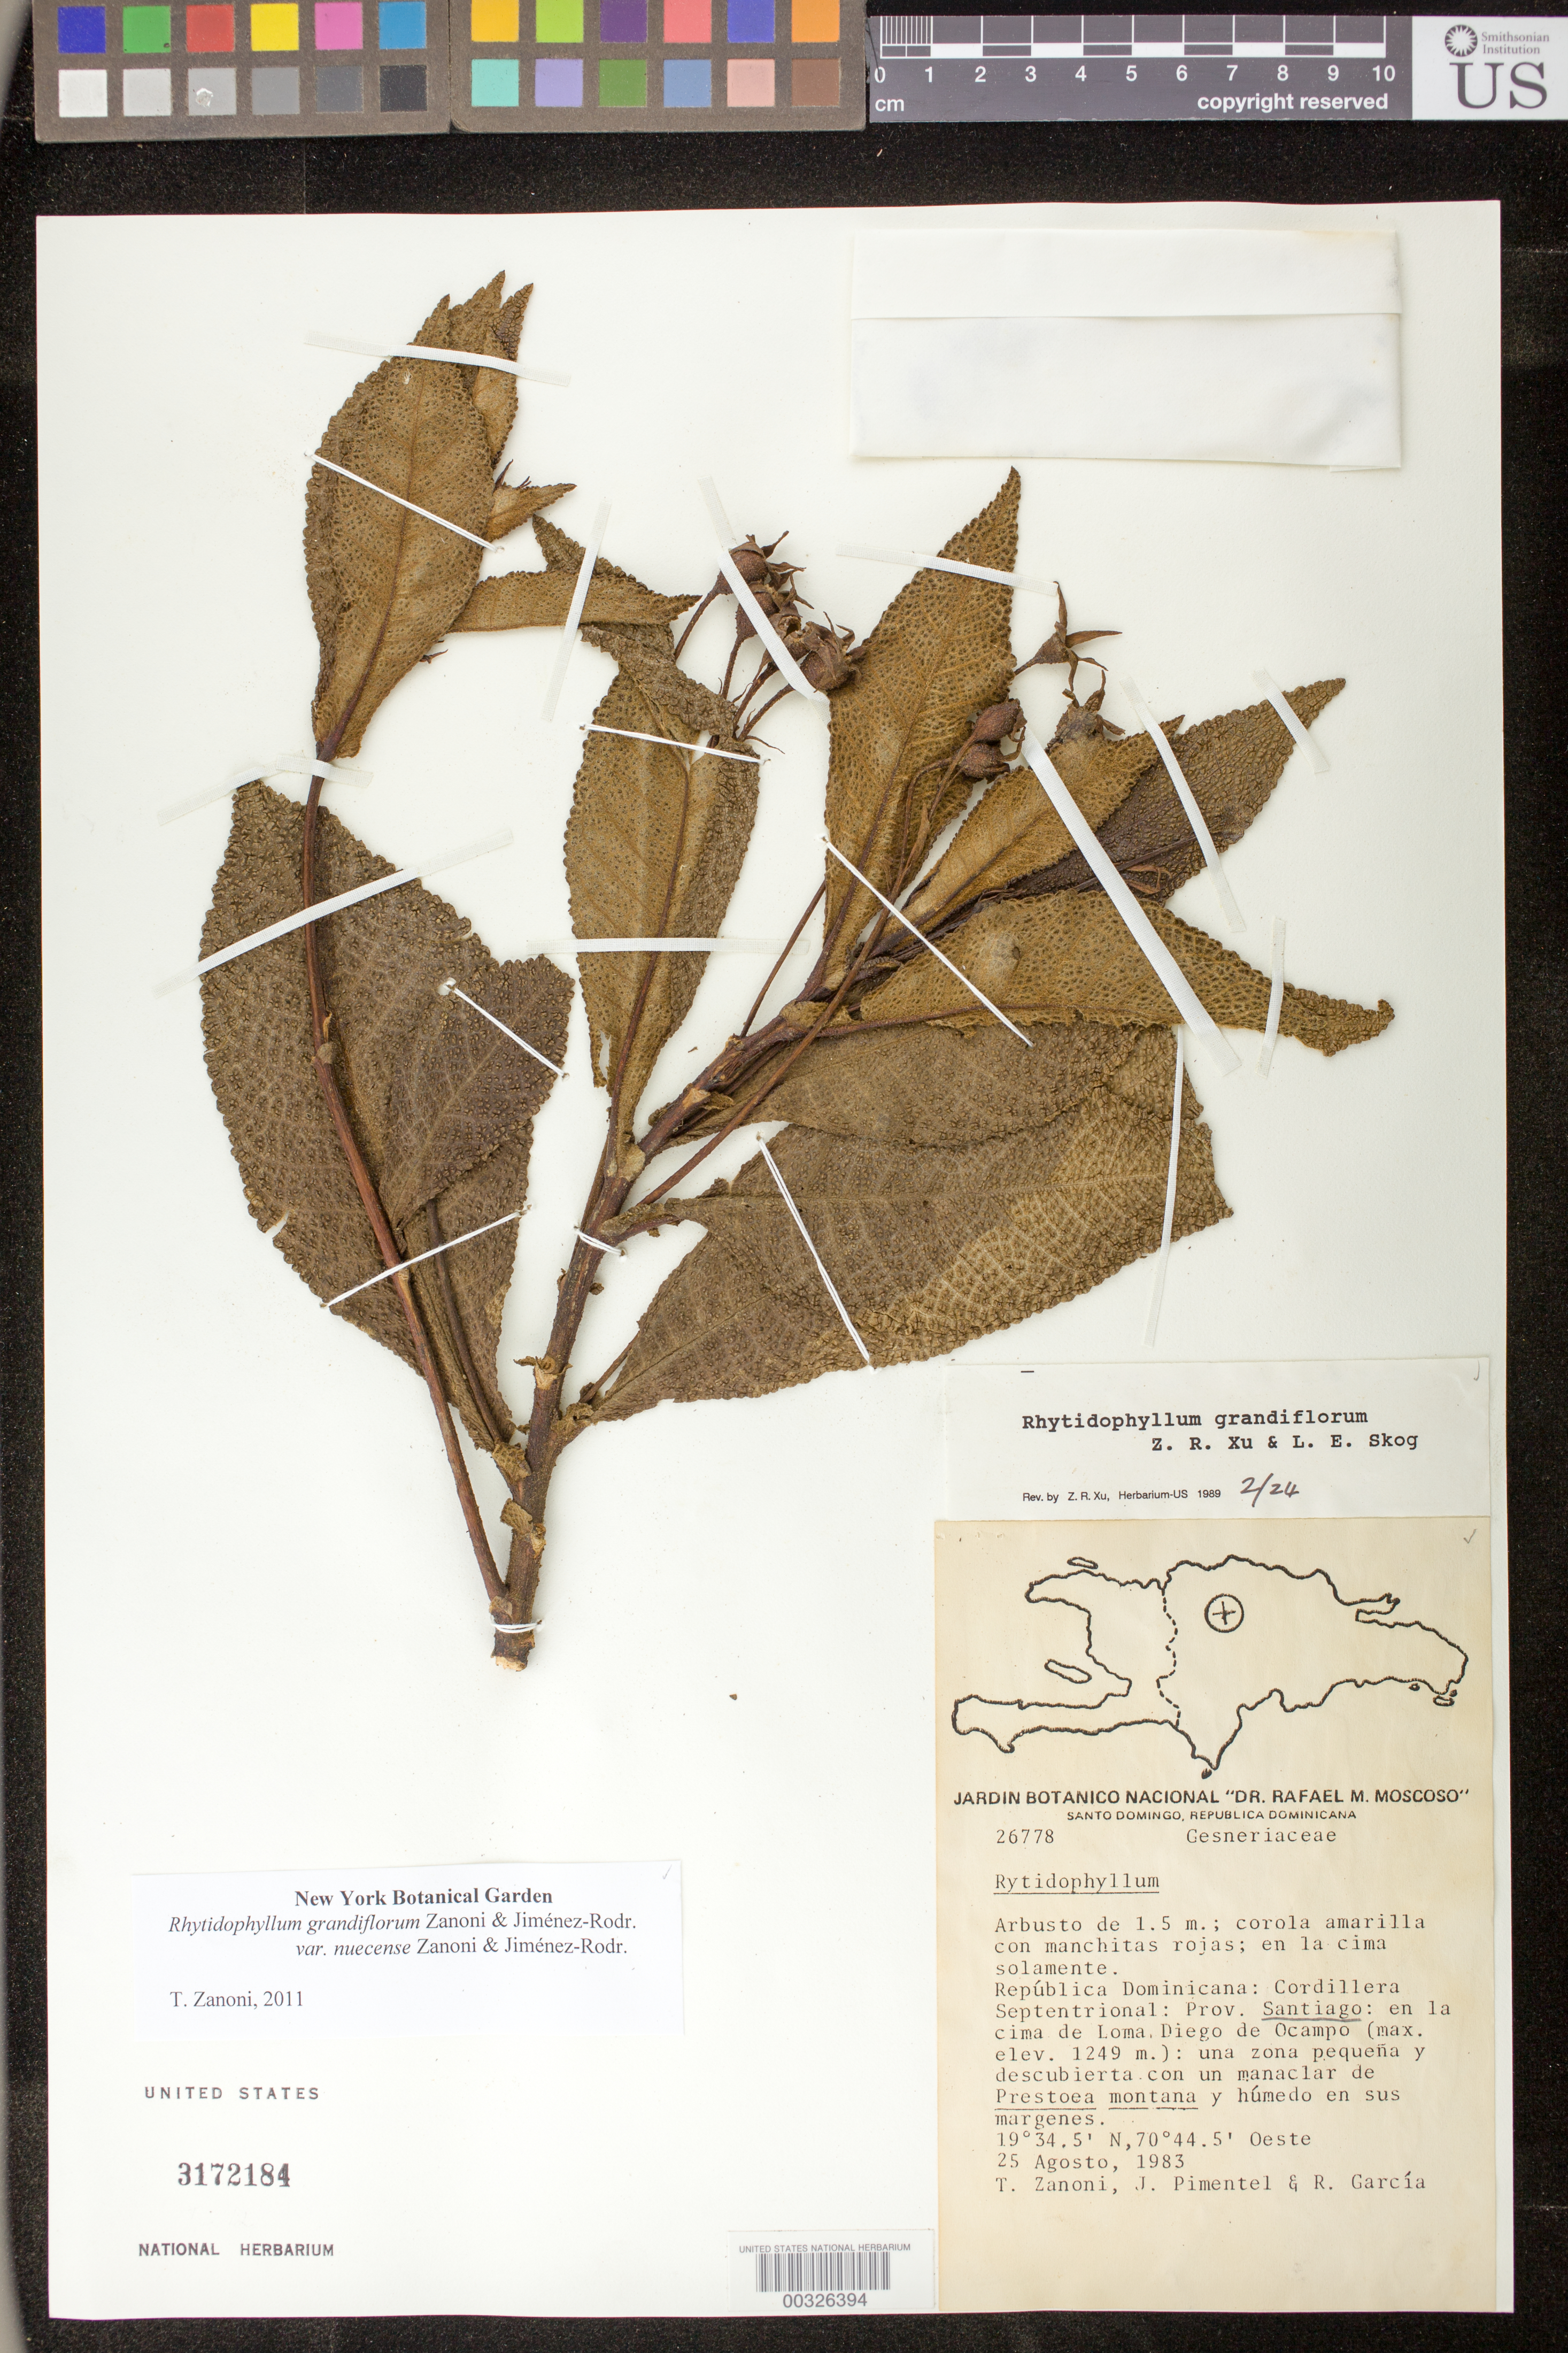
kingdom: Plantae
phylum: Tracheophyta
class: Magnoliopsida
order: Lamiales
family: Gesneriaceae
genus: Rhytidophyllum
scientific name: Rhytidophyllum grandiflorum var. nuecense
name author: Zanoni & Jiménez Rodr.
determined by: Zanoni, T. A., (NY), New York Botanical Garden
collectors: T. A. Zanoni, J. Pimentel & R. García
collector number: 26778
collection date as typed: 25 Aug 1983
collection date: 1983-08-25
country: Dominican Republic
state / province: Santiago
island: Hispaniola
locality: Cordillera Septentrional: en la cima de Loma Diego de Ocampo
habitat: Una zona pequeña y descubierta con un manaclar de Prestoea montana y húmedo en sus margenes; en la cima solamente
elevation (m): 1249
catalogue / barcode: US 3172184